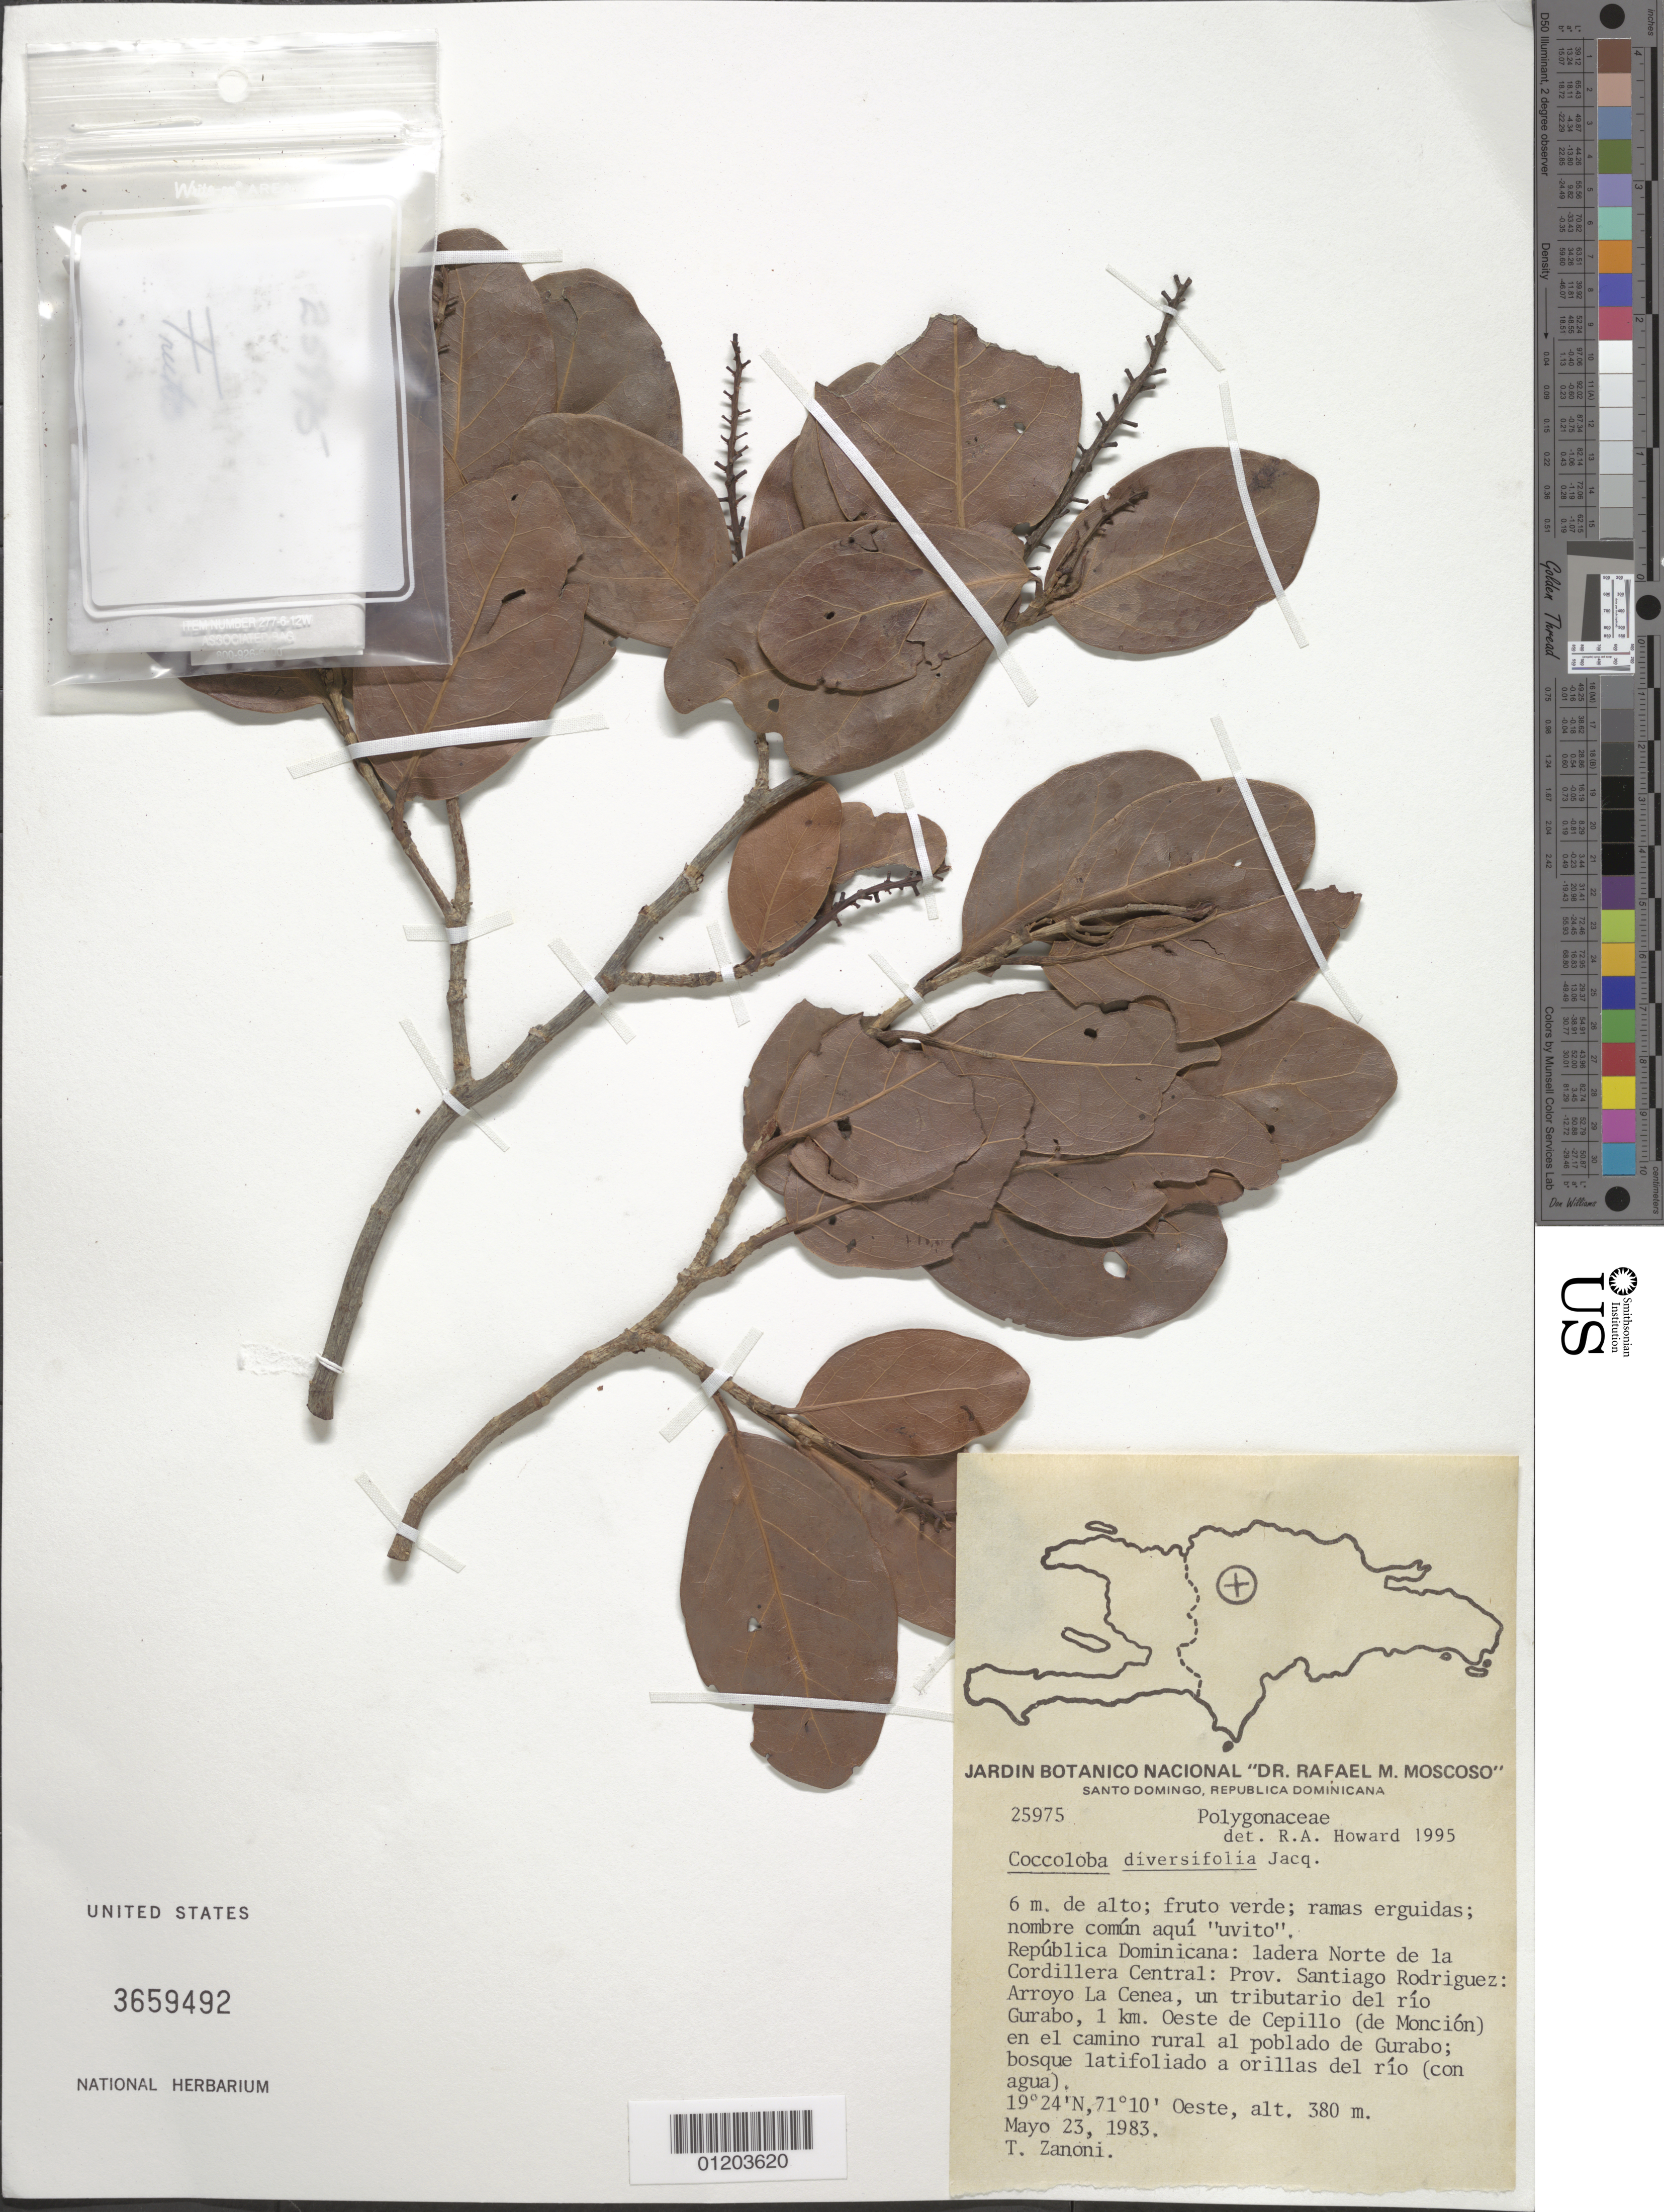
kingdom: Plantae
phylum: Tracheophyta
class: Magnoliopsida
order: Caryophyllales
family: Polygonaceae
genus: Coccoloba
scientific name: Coccoloba diversifolia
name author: Jacq.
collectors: T. A. Zanoni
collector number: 25975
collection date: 1983-05-23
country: Dominican Republic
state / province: Santiago Rodriguez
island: Hispaniola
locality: Ladera Norte de la Cordillera Central, Arroyo La Cenea, n tributario del río Gurabo, 1 km Oeste de Cepillo (de Monción) en el camino rural al poblado de Gurabo.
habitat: Bosque latifoliado a orillas del río (con agua).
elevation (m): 380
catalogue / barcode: US 3659492